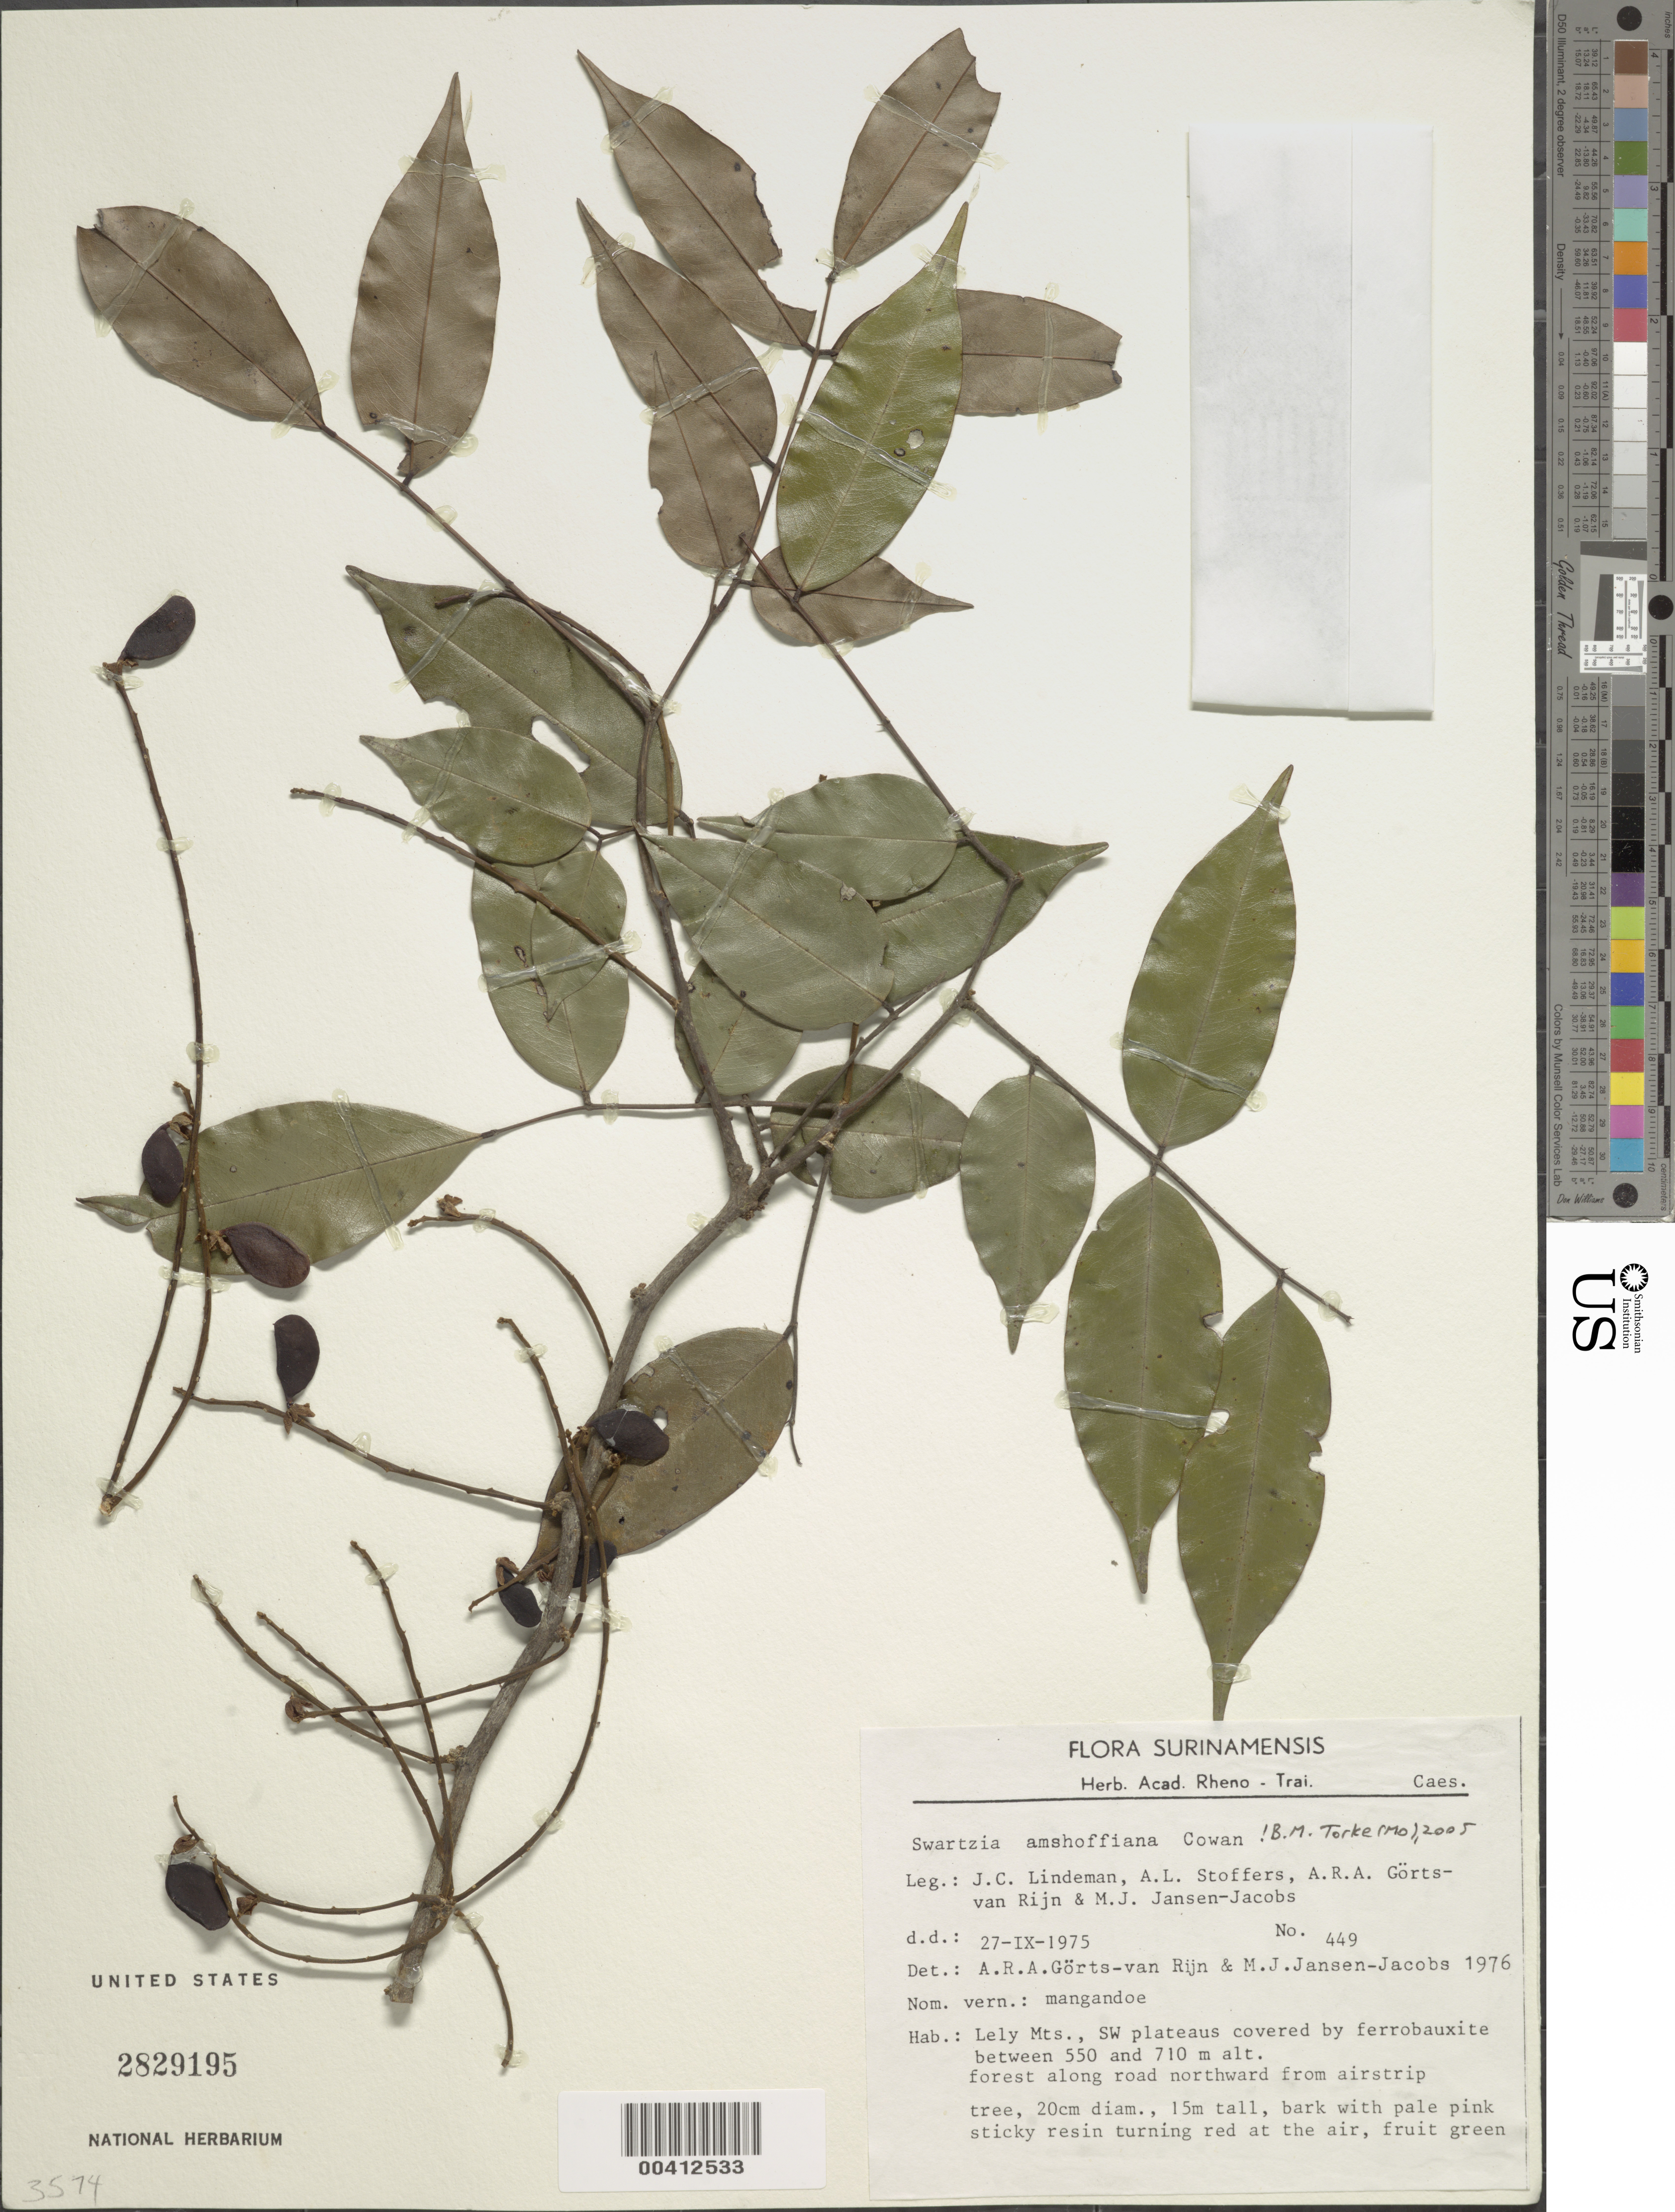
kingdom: Plantae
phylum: Tracheophyta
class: Magnoliopsida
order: Fabales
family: Fabaceae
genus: Swartzia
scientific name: Swartzia amshoffiana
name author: R.S. Cowan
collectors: J. C. Lindeman, A. Stoffers, A. .R. A. Görts-van Rijn & M. J. Jansen-Jacobs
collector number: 449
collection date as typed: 27 Sep 1975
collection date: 1975-09-27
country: Suriname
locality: Lely mtns., sw plateaus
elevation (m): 550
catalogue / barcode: US 2829195